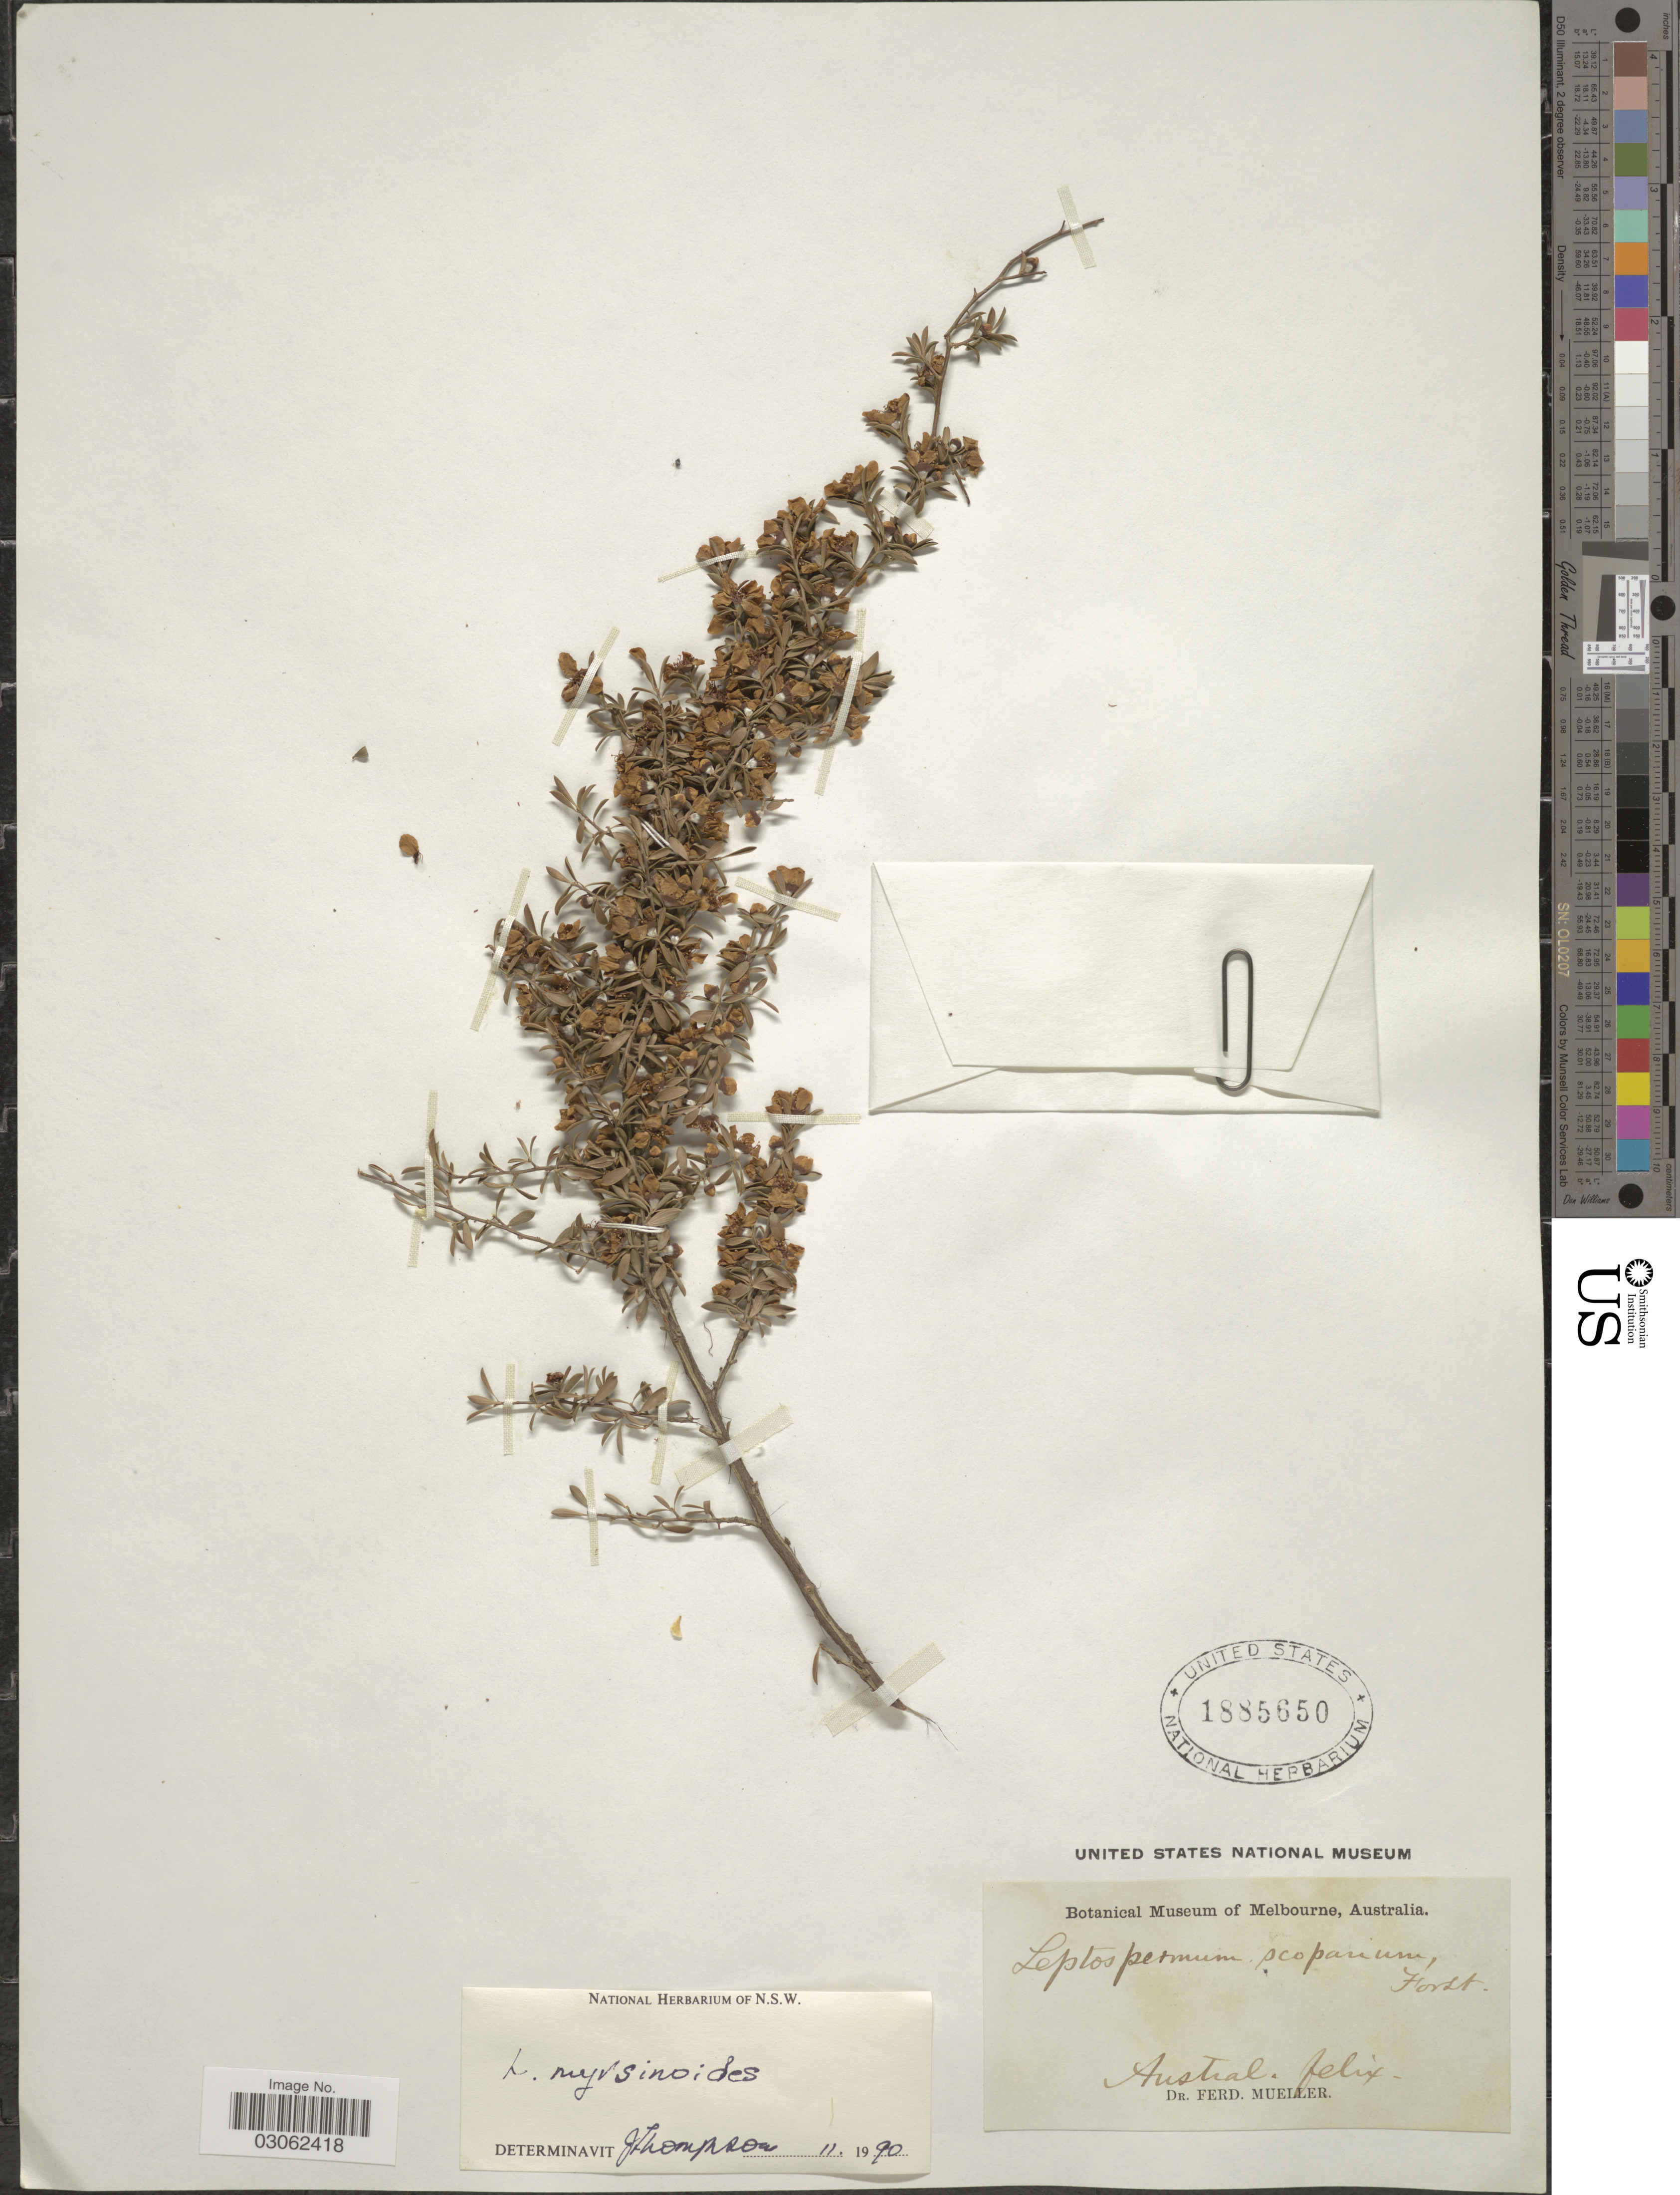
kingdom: Plantae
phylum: Tracheophyta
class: Magnoliopsida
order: Myrtales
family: Myrtaceae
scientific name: Gaudium myrsinoides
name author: (Schltdl.) P.G. Wilson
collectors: F. Mueller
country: Australia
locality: Austral. felix.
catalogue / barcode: US 1885650